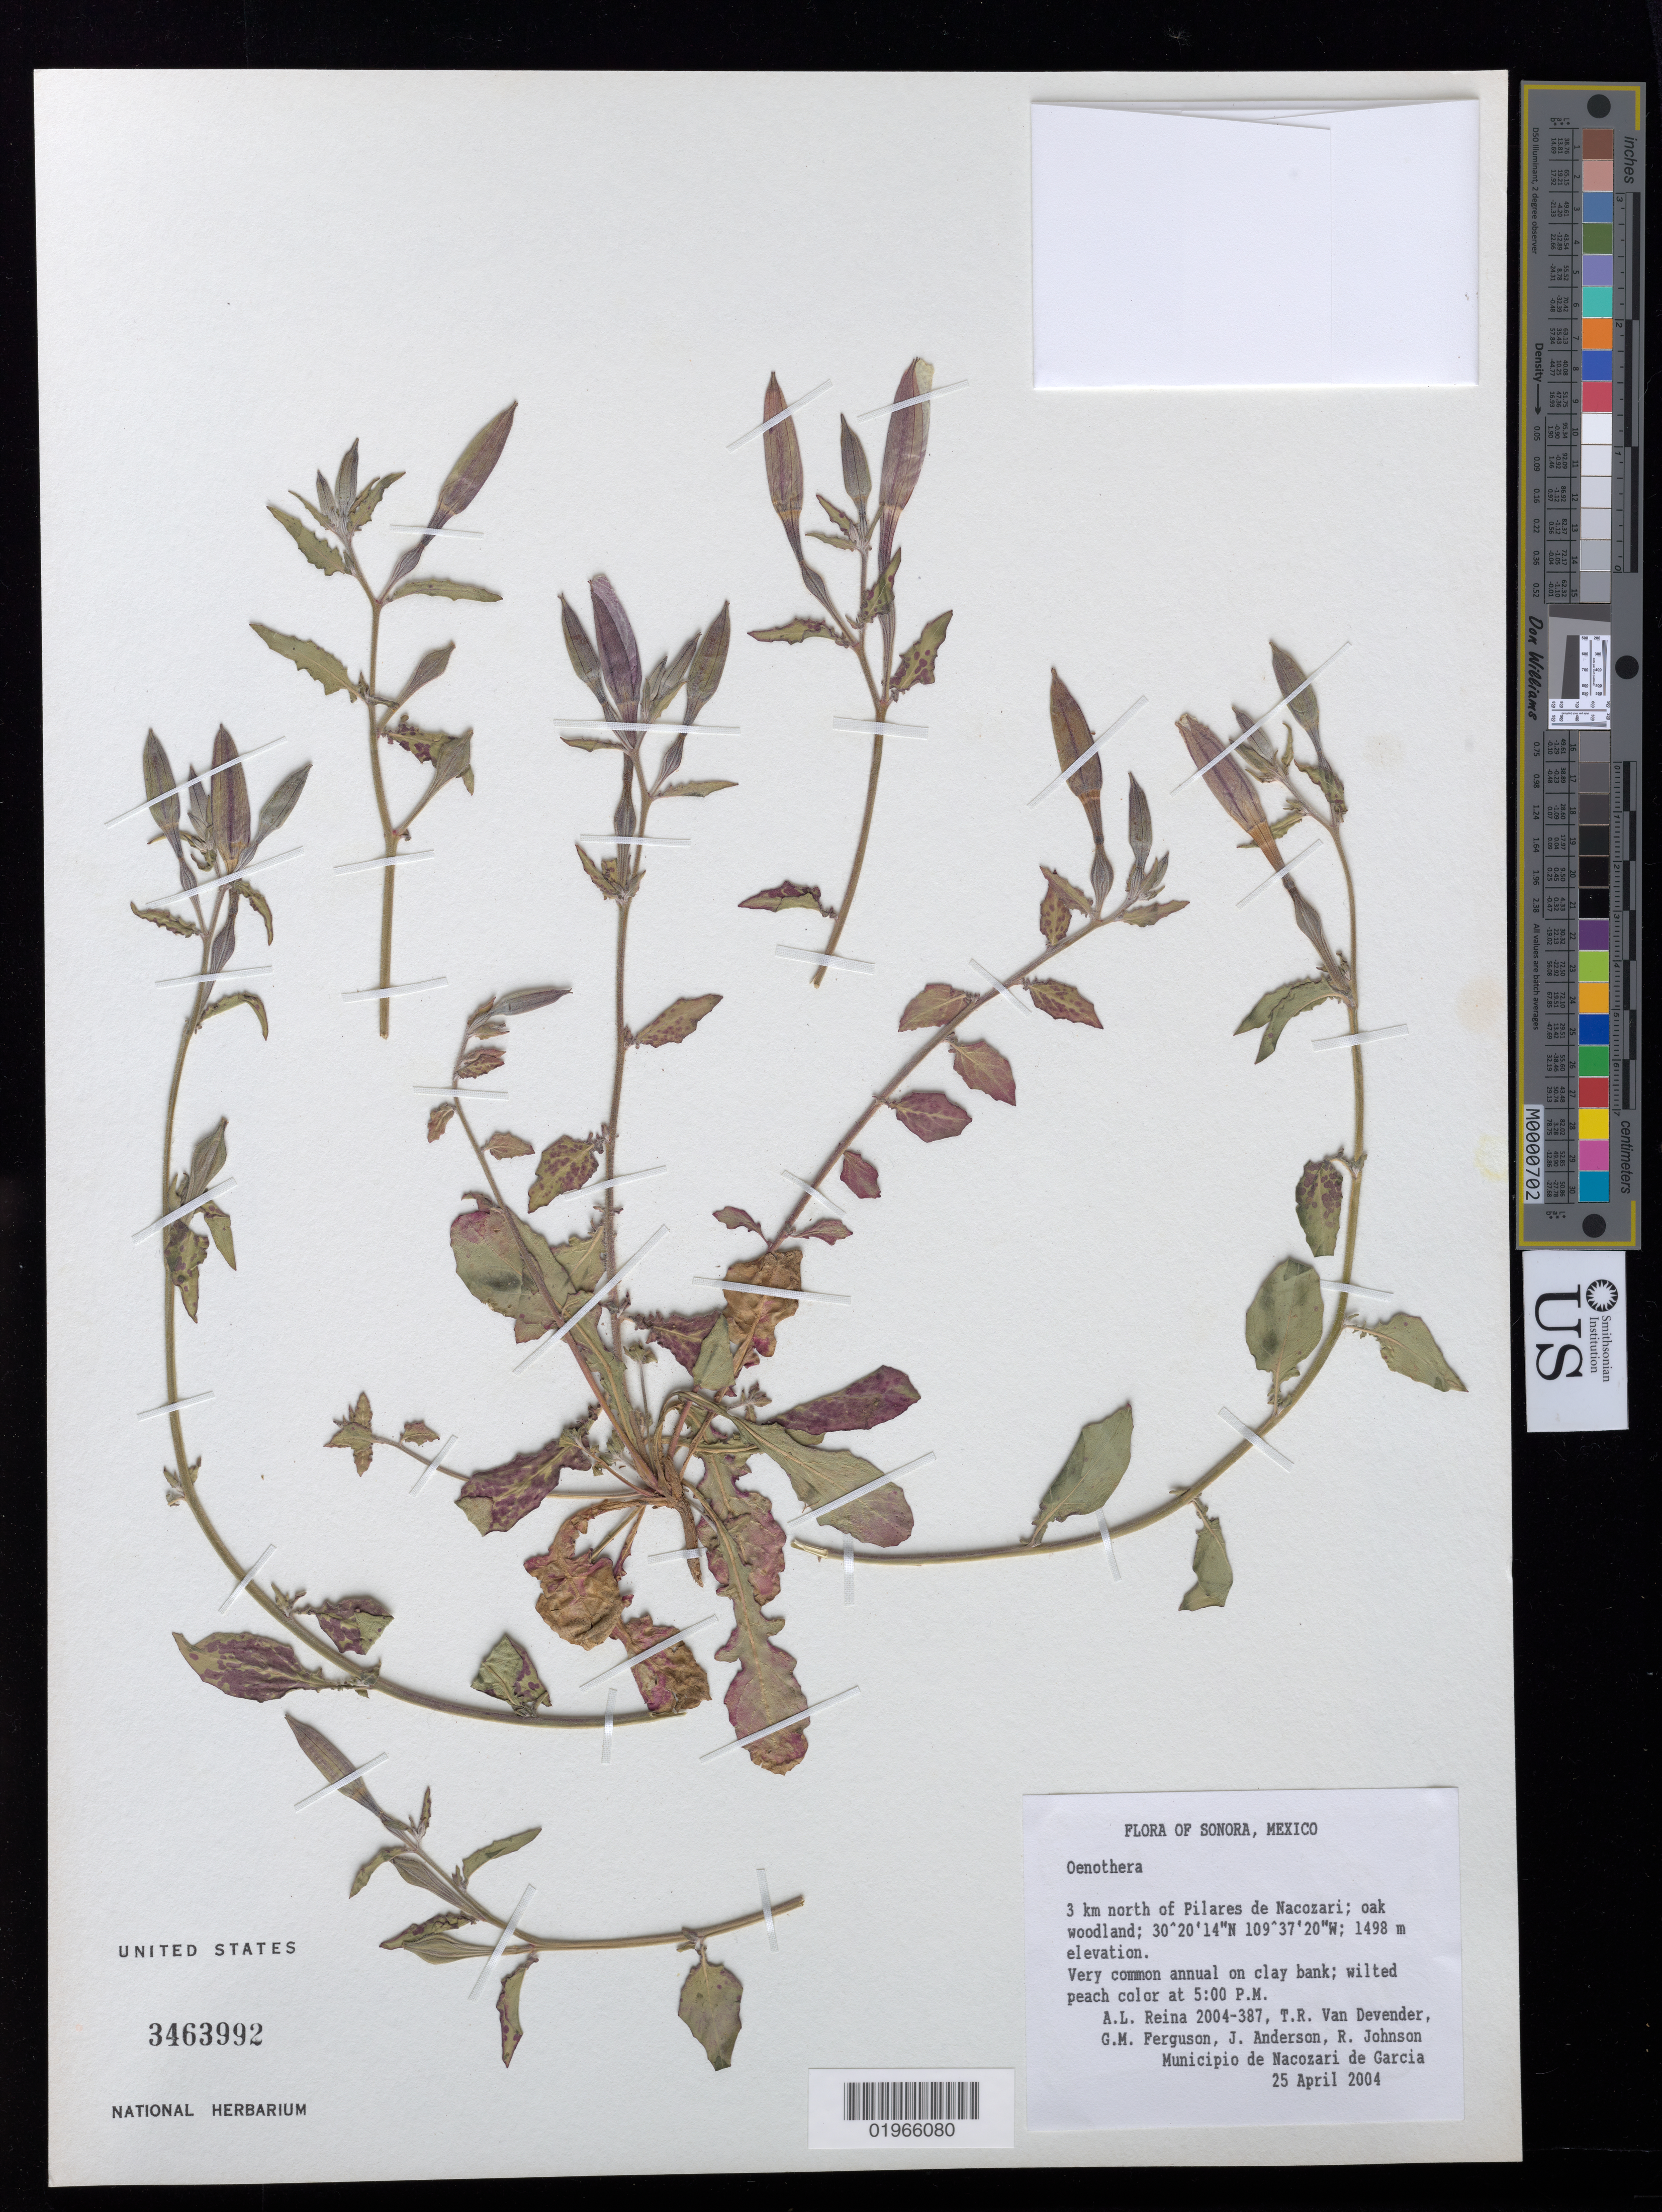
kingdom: Plantae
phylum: Tracheophyta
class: Magnoliopsida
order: Myrtales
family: Onagraceae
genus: Oenothera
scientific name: Oenothera tetraptera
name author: Cav.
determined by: Wagner, W. L., (BOT), Smithsonian Institution - National Museum of Natural History (UNITED STATES)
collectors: A. L. Reina G., T. R. Van Devender, G. Ferguson, J. Anderson & et al.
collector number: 2004-387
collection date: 2004-04-25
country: Mexico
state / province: Sonora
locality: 3 km north of Pilares de Nacozari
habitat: Oak woodland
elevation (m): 1498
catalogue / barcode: US 3463992